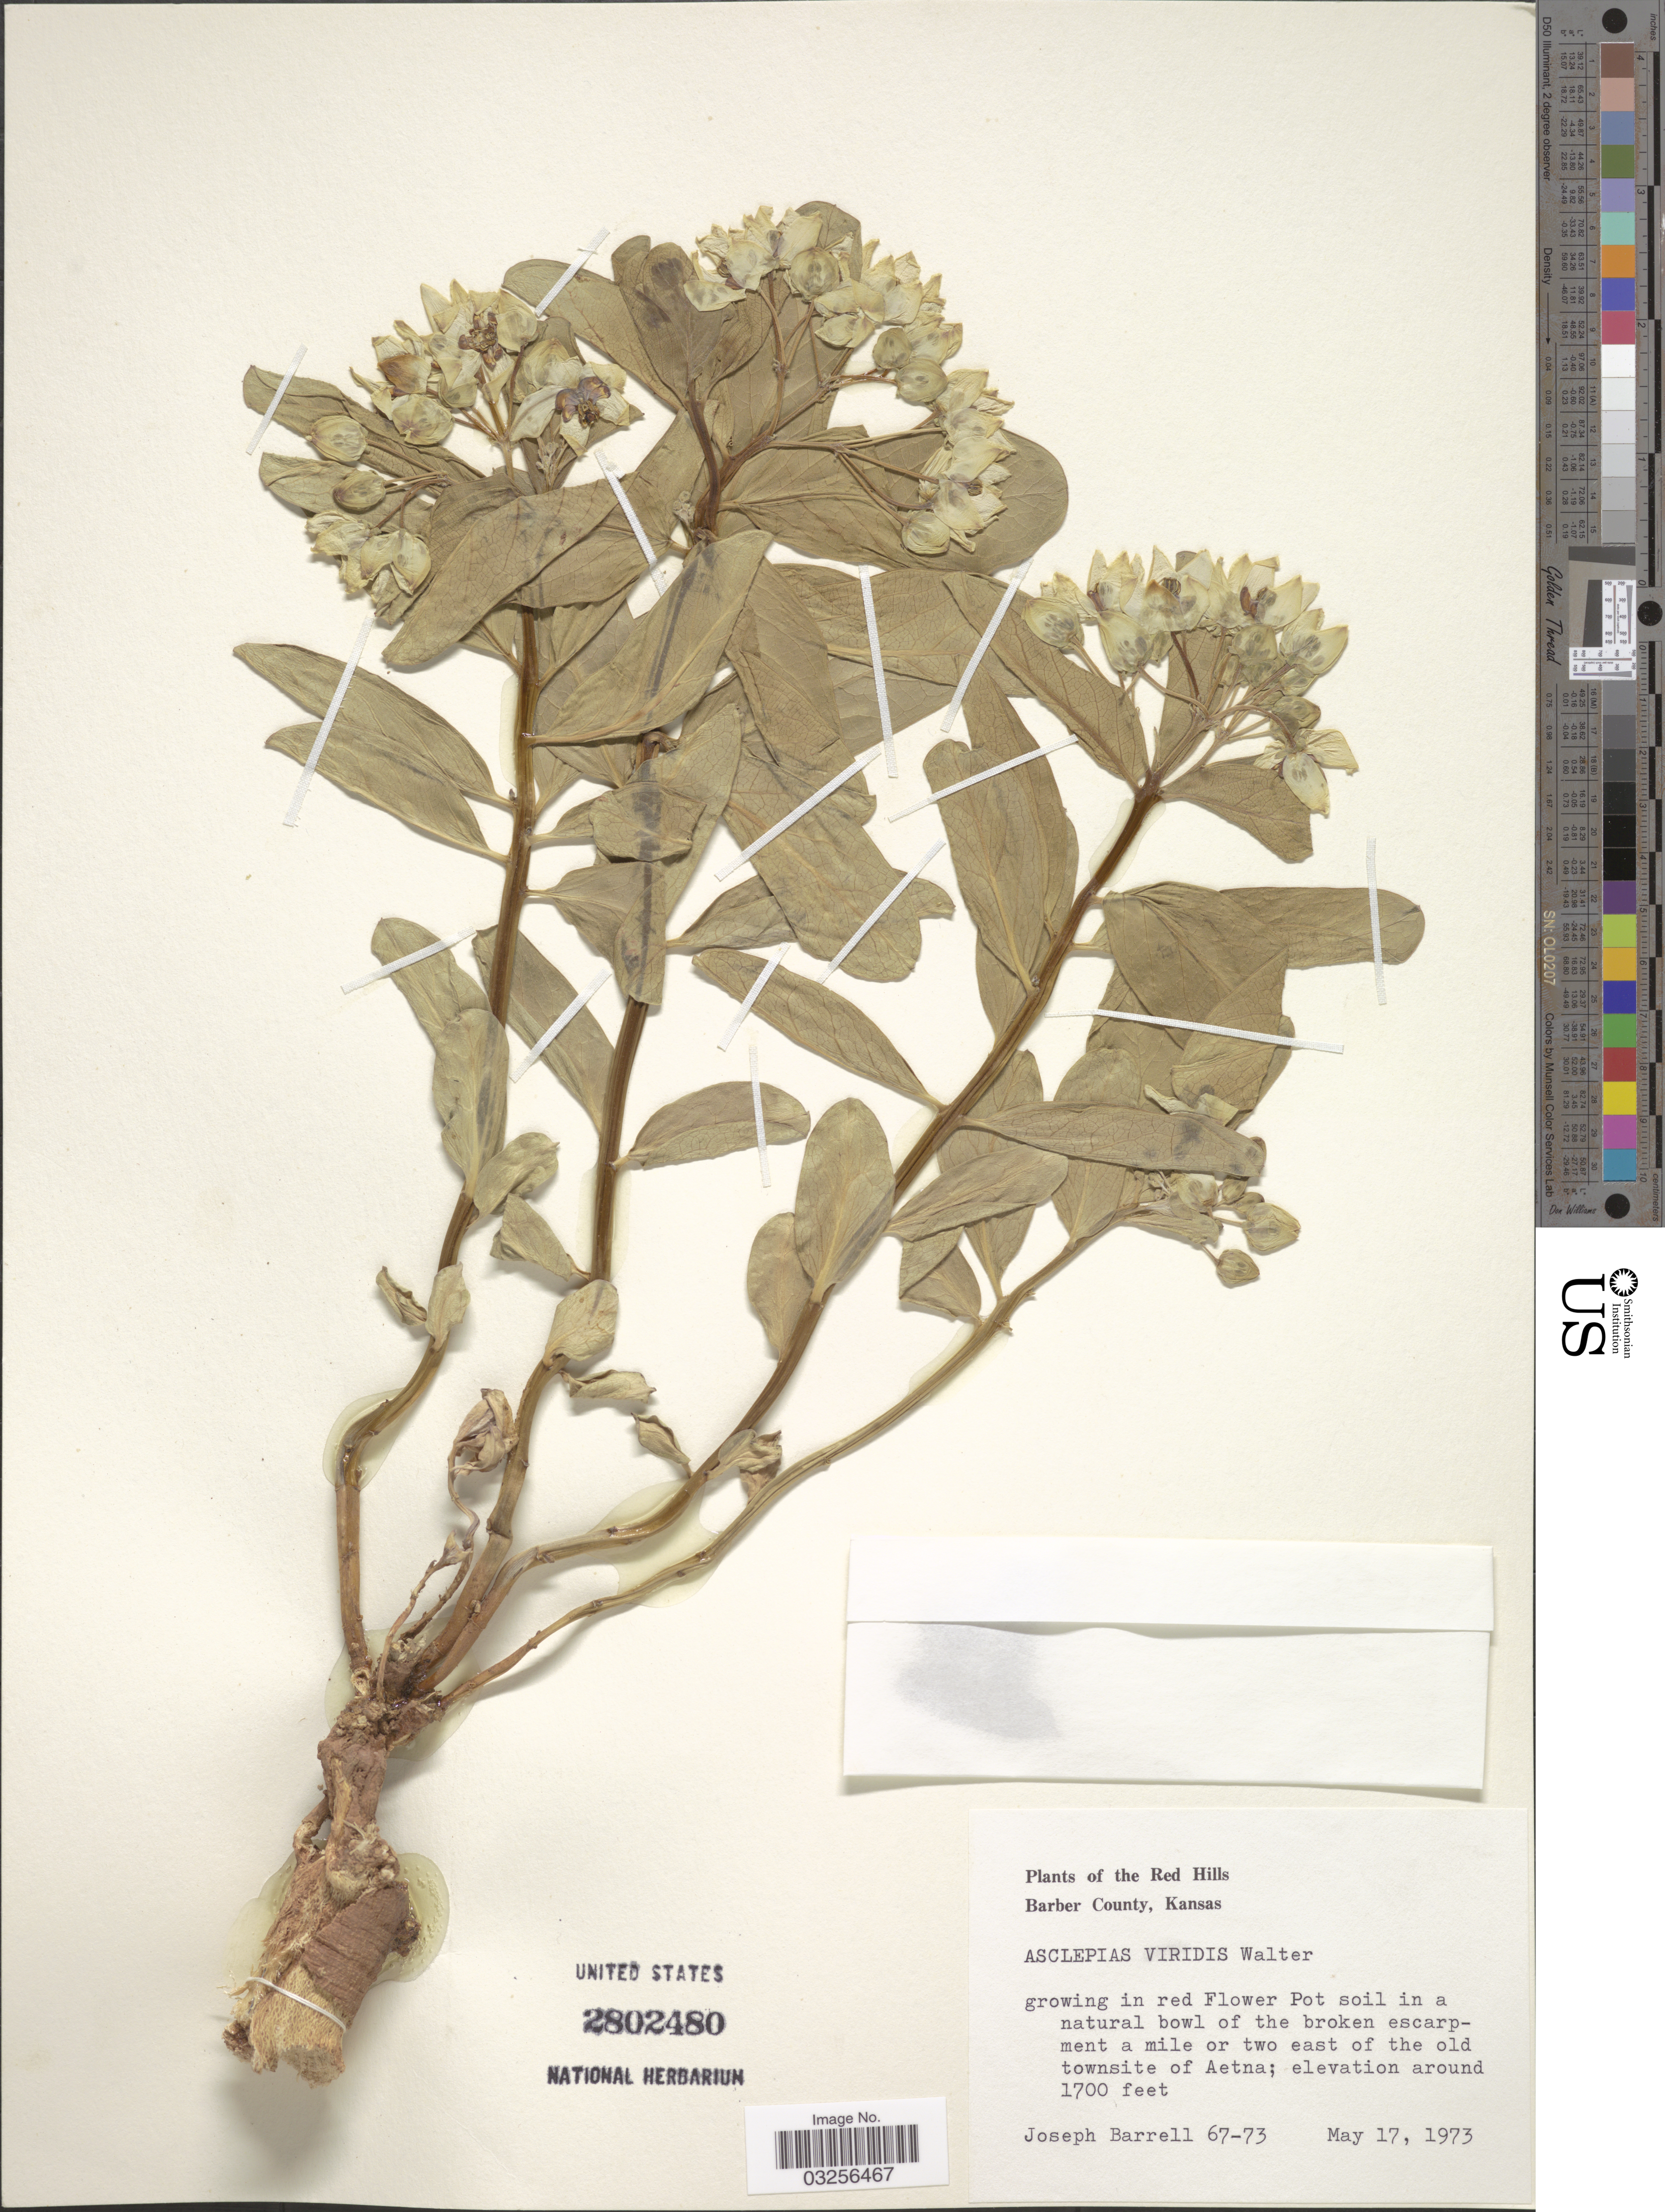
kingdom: Plantae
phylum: Tracheophyta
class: Magnoliopsida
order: Gentianales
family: Apocynaceae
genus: Asclepias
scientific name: Asclepias viridis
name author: Walter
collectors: J. Barrell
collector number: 67-73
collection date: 1973-05-17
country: United States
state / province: Kansas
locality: The Red Hills. Barber County. A mile or two of the old townsite of Aetna.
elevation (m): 518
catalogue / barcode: US 2802480